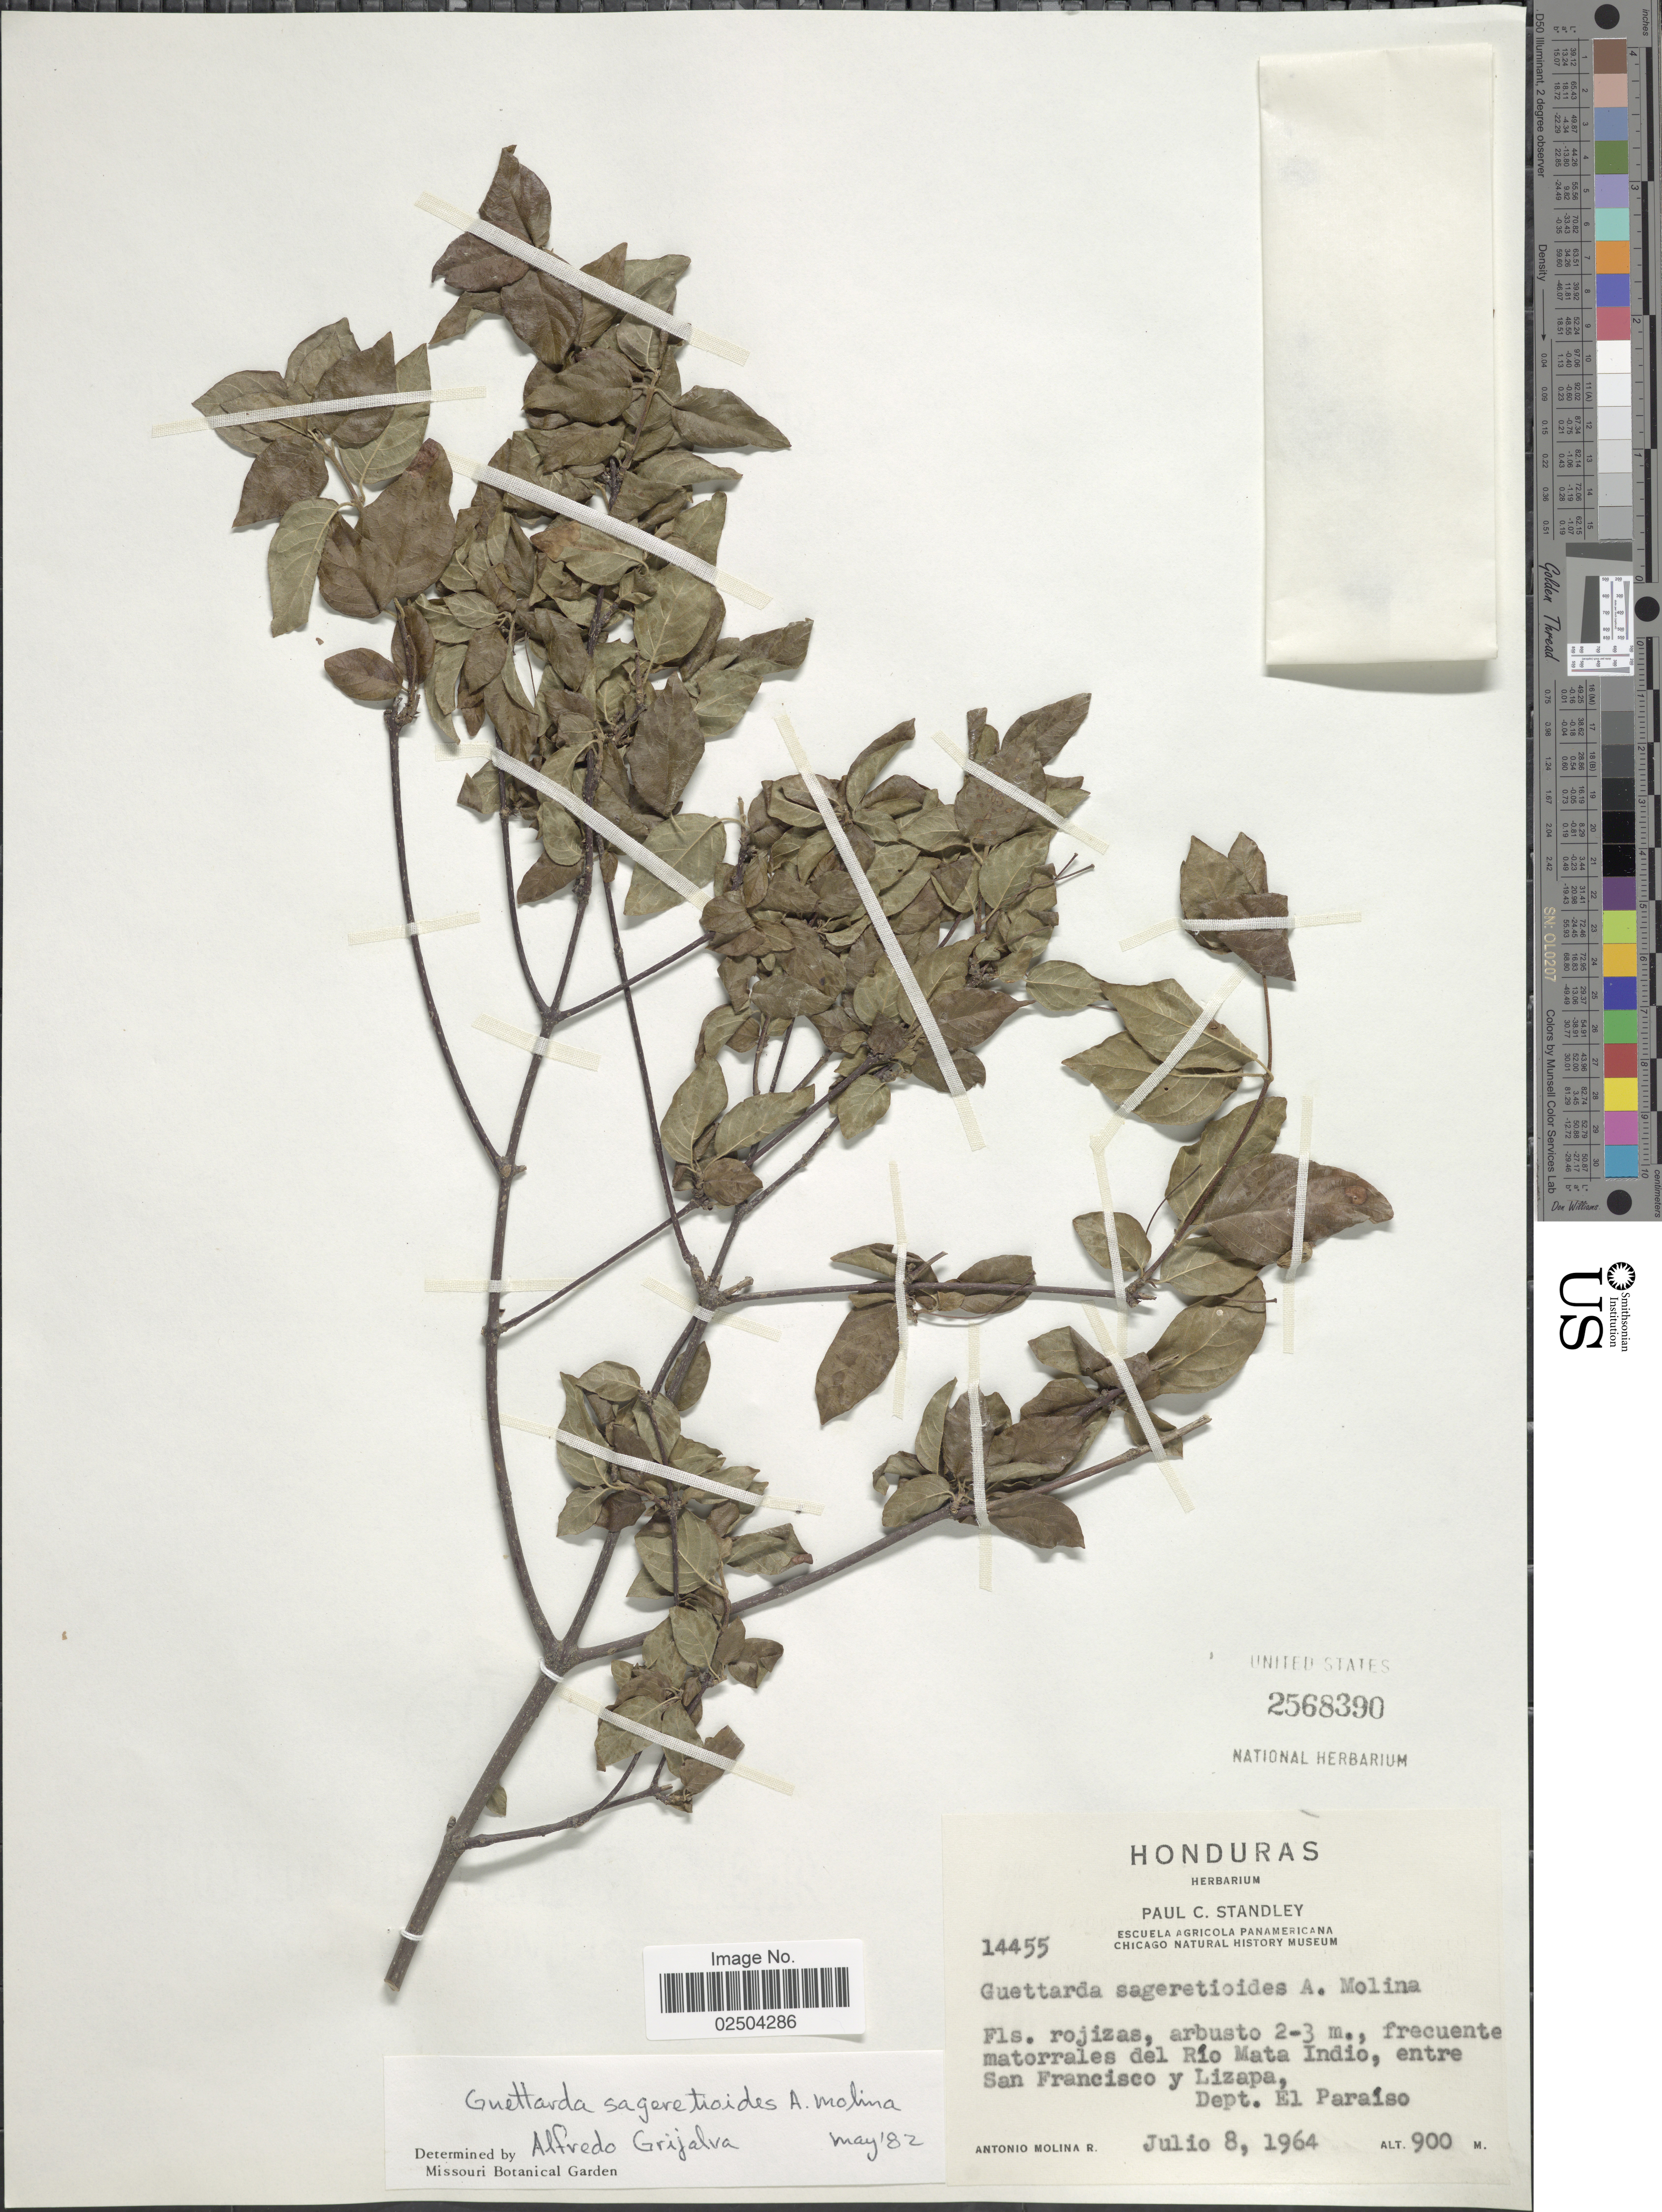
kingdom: Plantae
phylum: Tracheophyta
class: Magnoliopsida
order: Gentianales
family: Rubiaceae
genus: Guettarda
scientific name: Guettarda sageretioides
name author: Ant. Molina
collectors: A. Molina R.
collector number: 14455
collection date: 1964-07-08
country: Honduras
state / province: El Paraíso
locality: Frecuente matorrales del Rio Mata Indio, entre San Francisco y Lizapa, Dept. El Paraiso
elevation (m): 900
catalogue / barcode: US 2568390